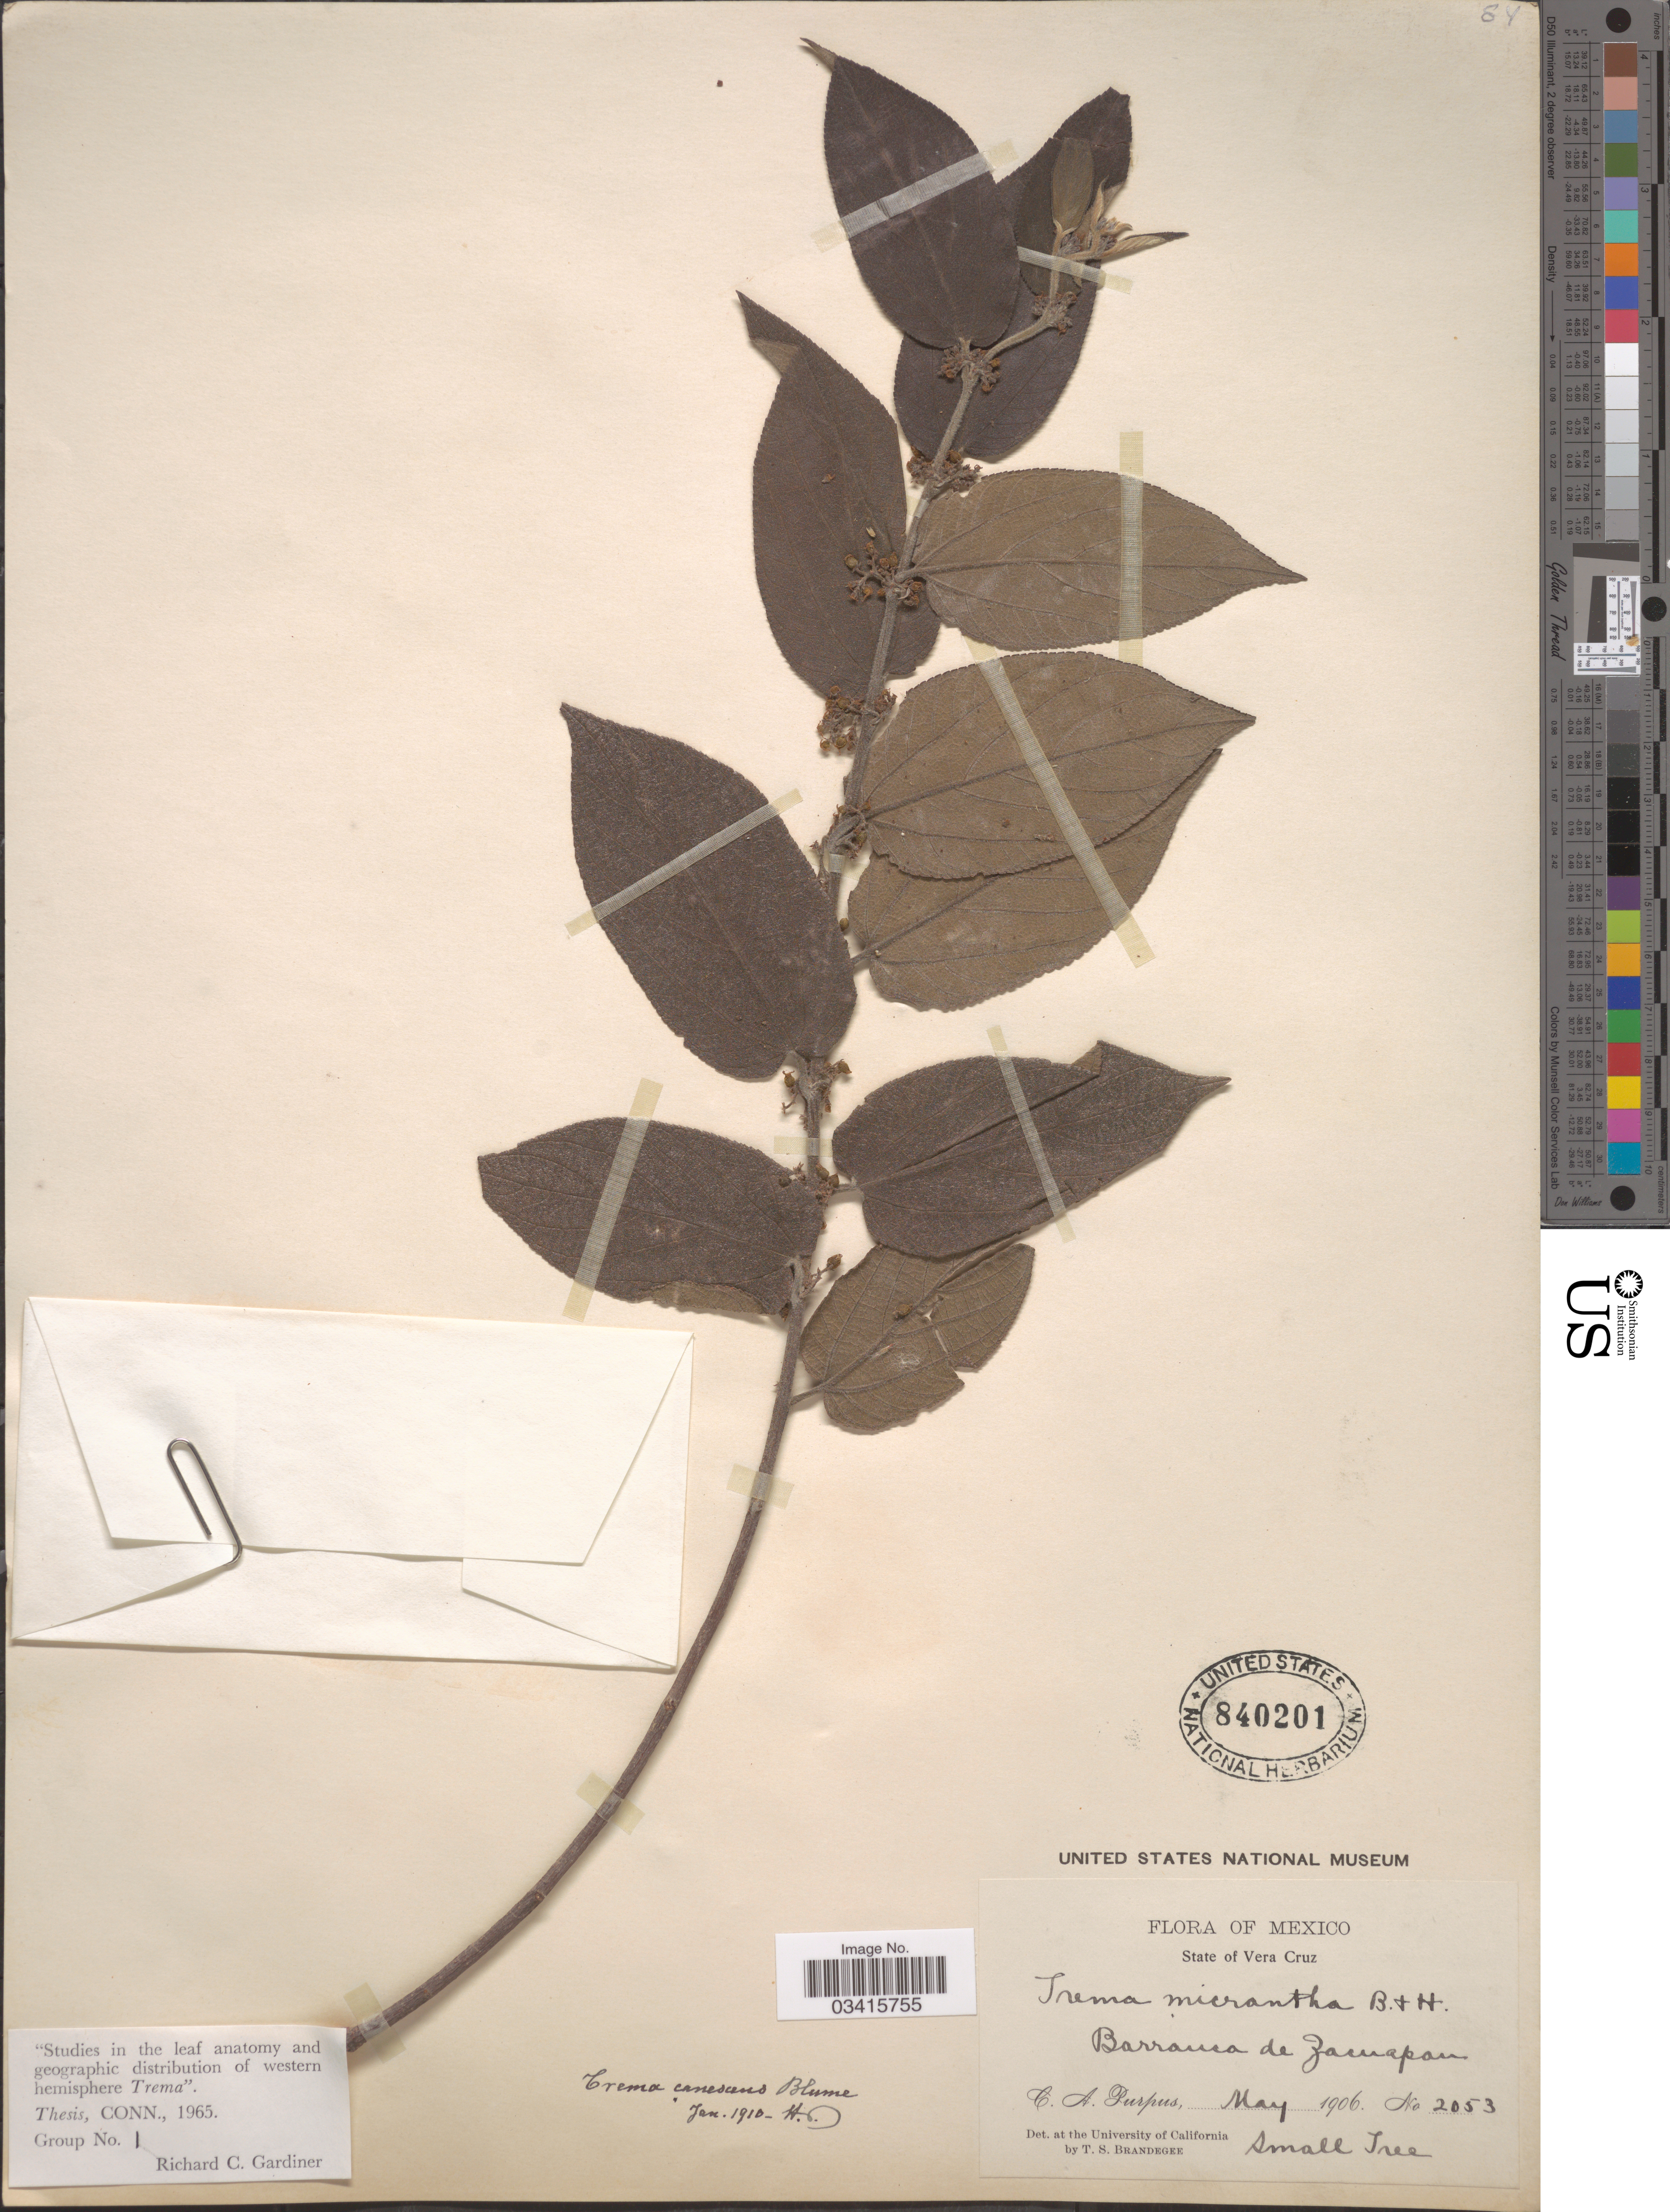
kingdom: Plantae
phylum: Tracheophyta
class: Magnoliopsida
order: Rosales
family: Cannabaceae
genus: Trema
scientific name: Trema micranthum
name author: (L.) Blume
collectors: C. A. Purpus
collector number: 2053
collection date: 1906-05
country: Mexico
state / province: Veracruz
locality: State of Vera Cruz. Barranca de Zacuapan.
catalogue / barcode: US 840201